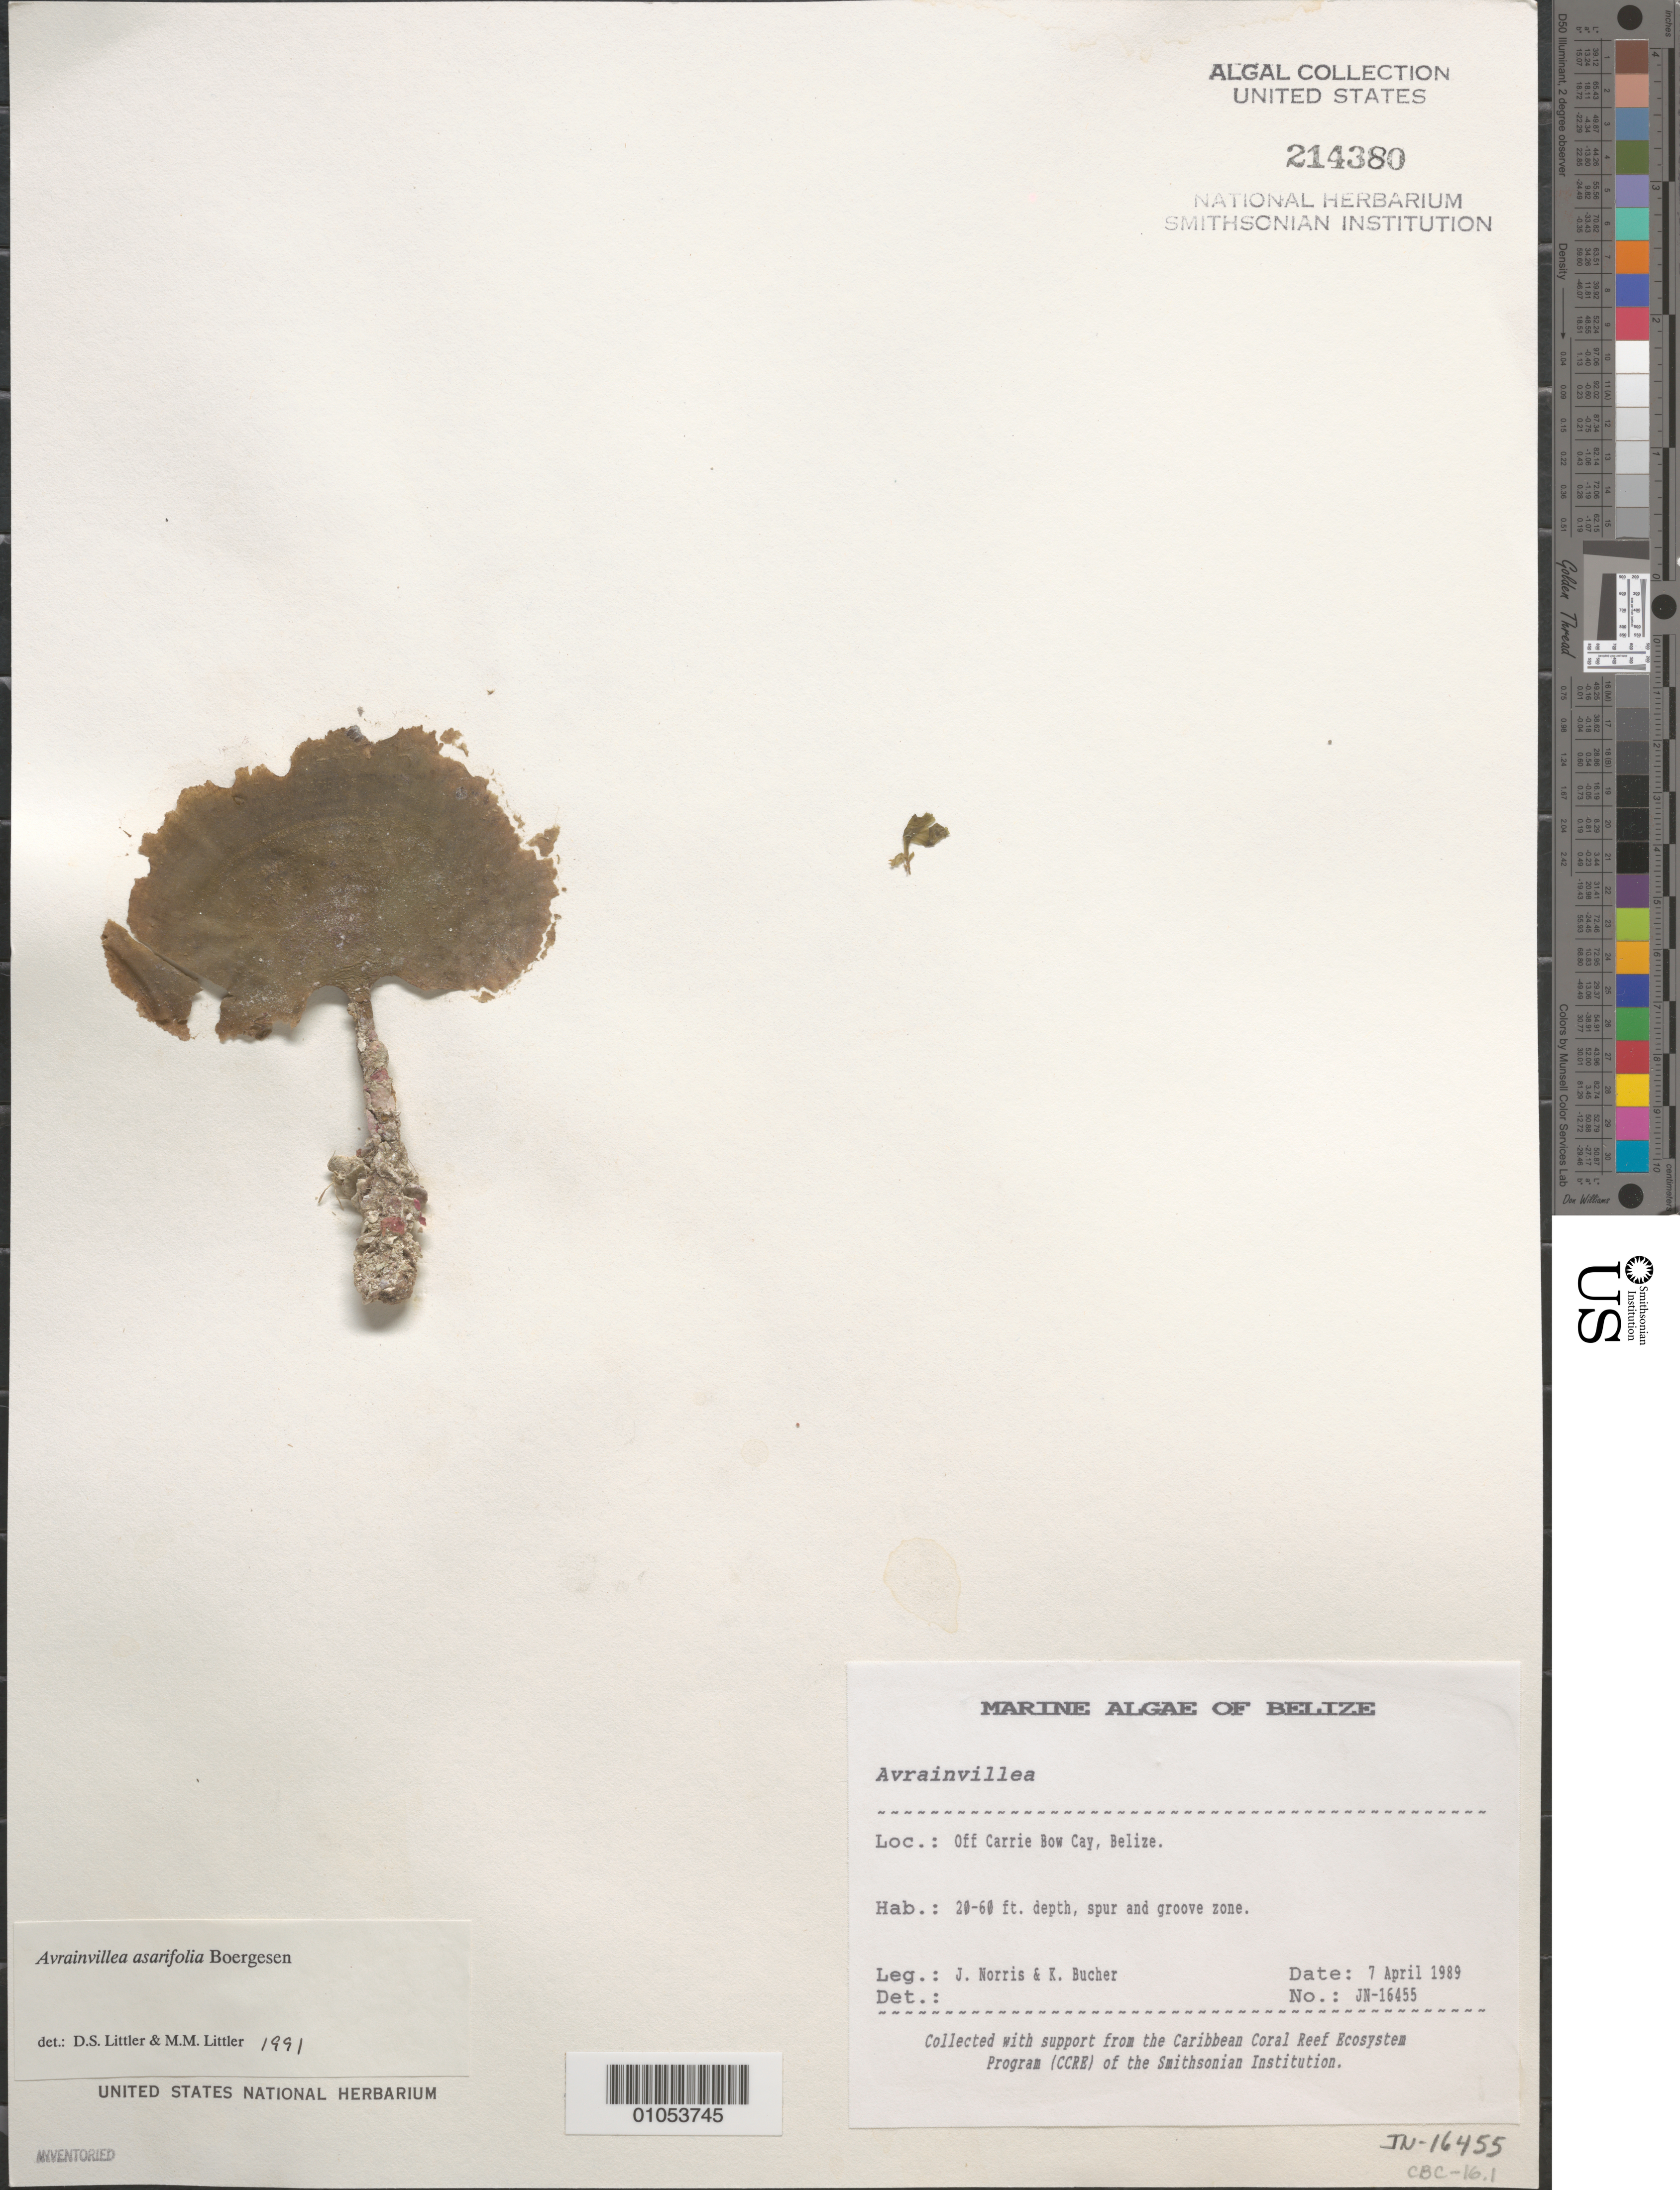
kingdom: Plantae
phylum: Chlorophyta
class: Ulvophyceae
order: Bryopsidales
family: Dichotomosiphonaceae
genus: Avrainvillea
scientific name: Avrainvillea asarifolia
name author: Børgesen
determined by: Littler, D. S.; Littler, M. M.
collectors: J. N. Norris & K. E. Bucher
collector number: JN-16455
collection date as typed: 07 Apr 1989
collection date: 1989-04-07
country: Belize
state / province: Stann Creek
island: Carrie Bow Cay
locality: Off Carrie Bow Cay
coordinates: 16 48'N, 88 05'W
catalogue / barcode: US 214380